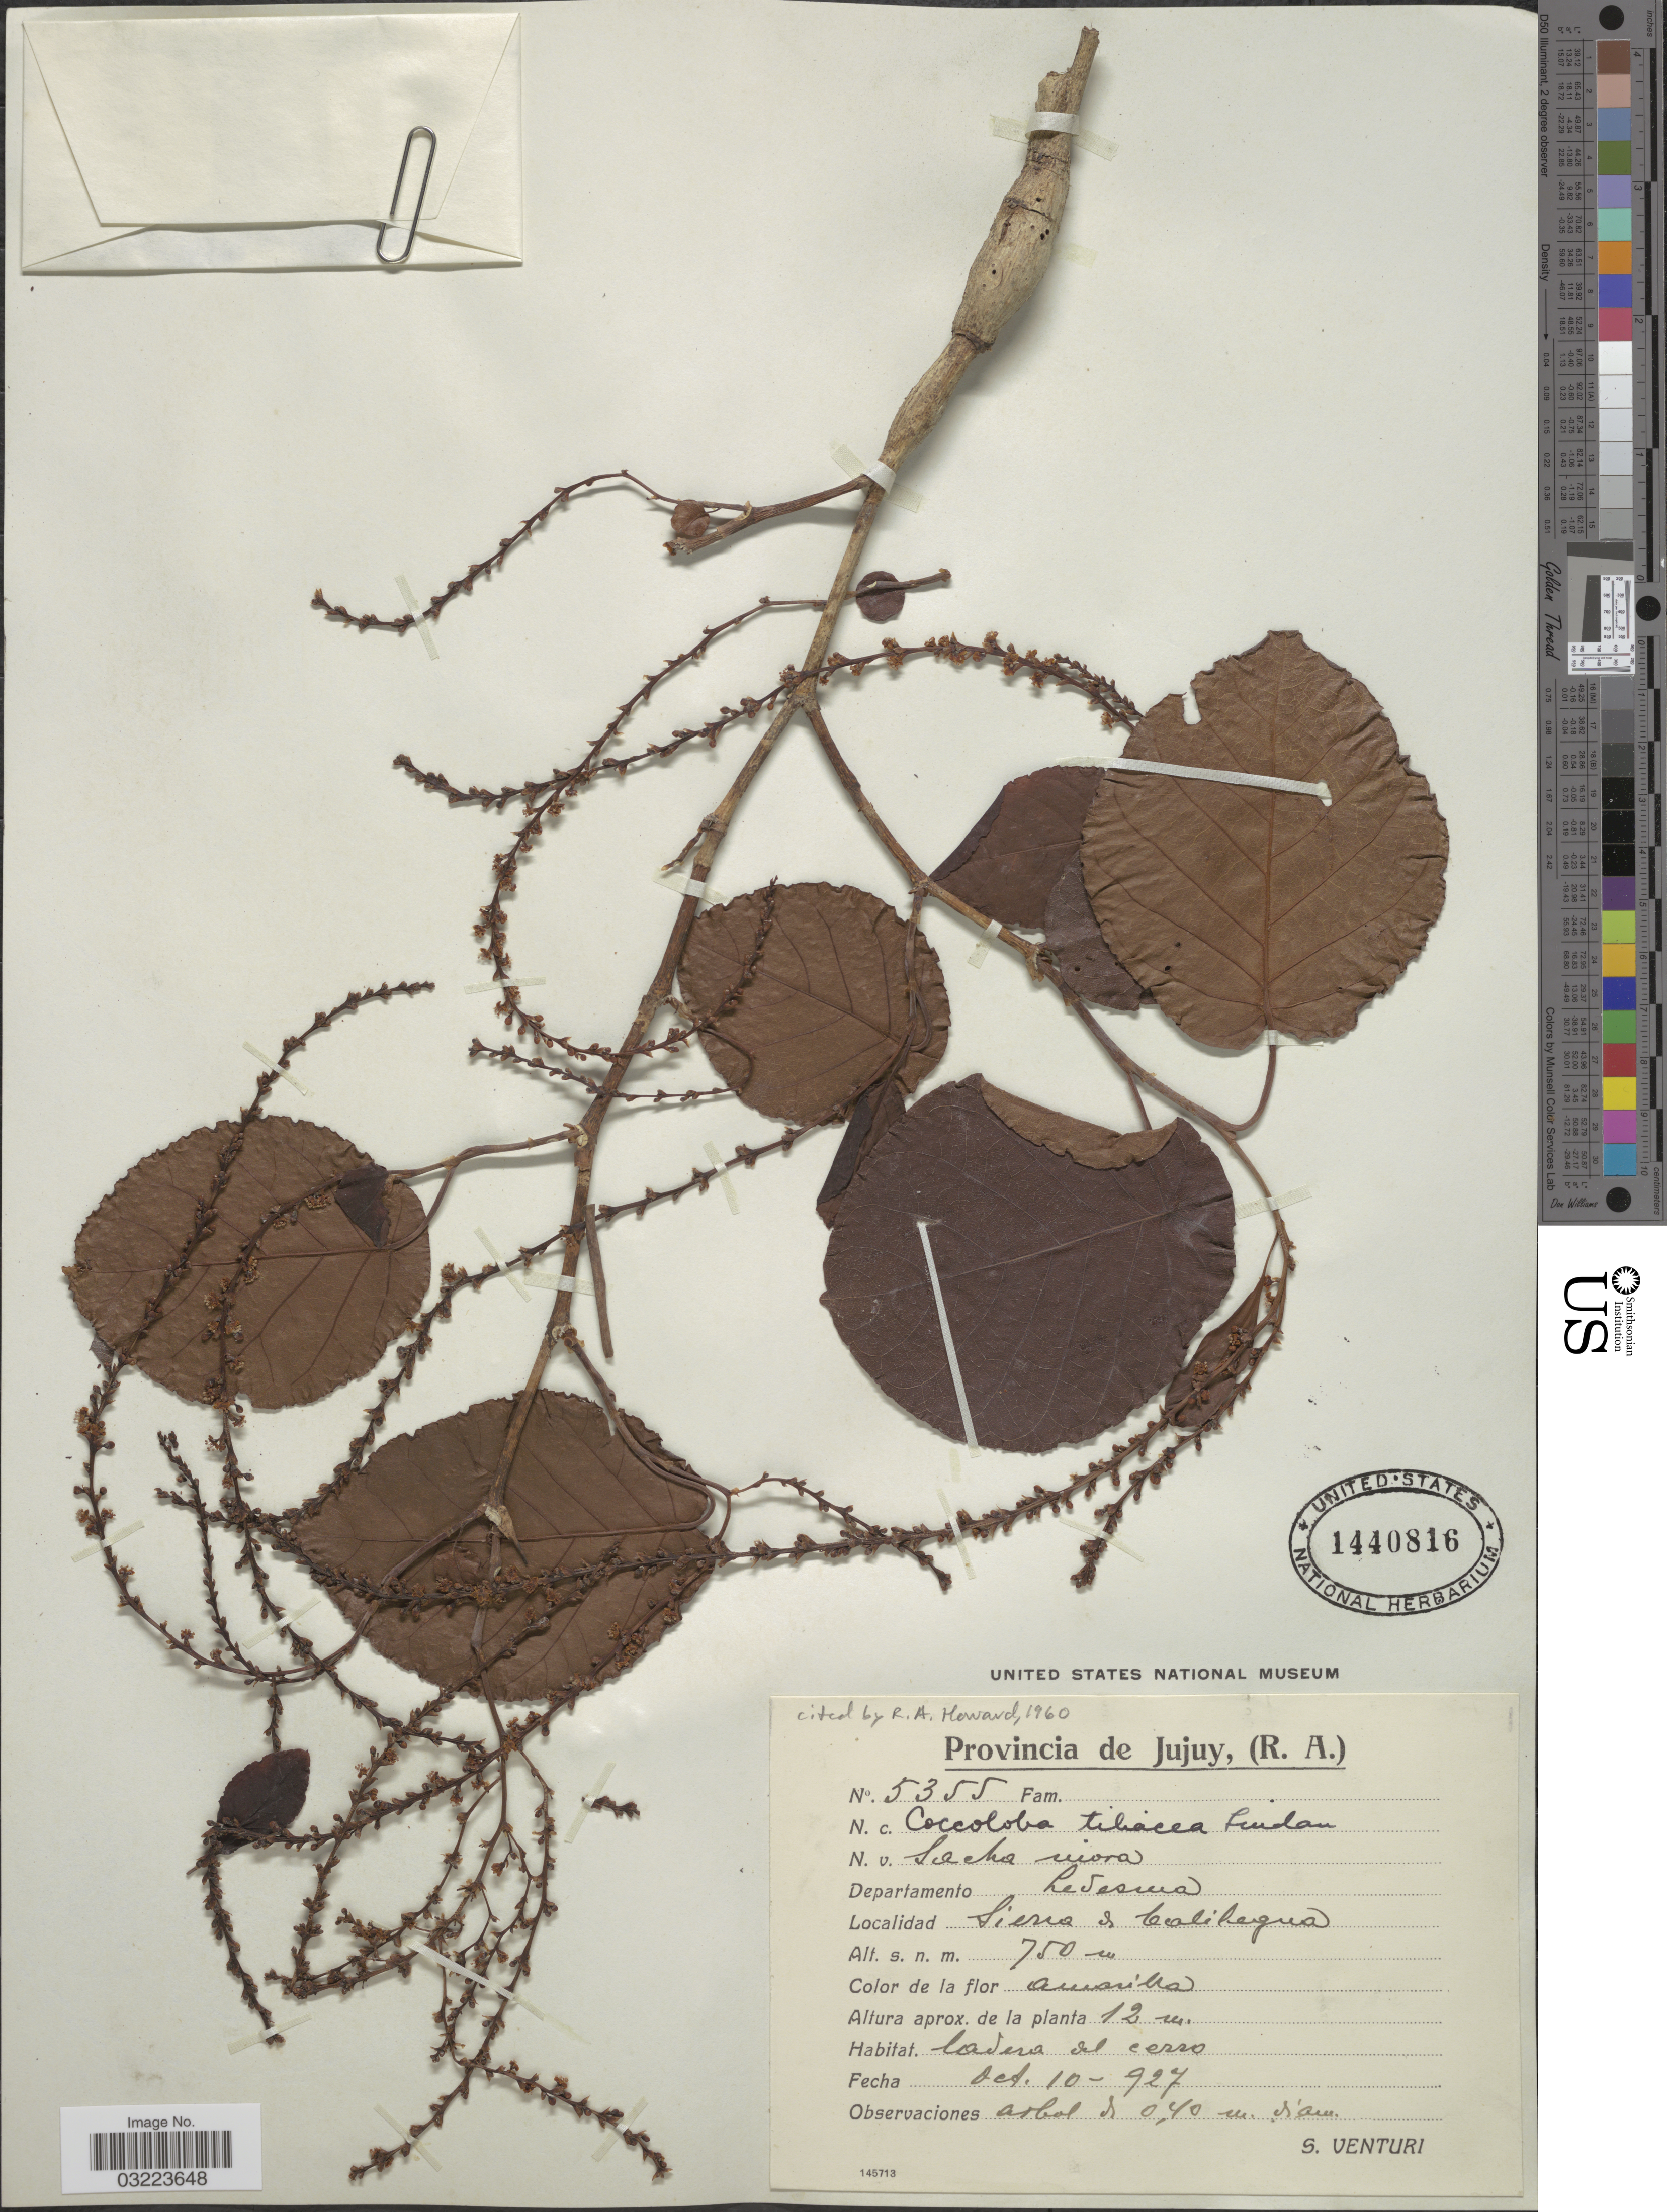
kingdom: Plantae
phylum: Tracheophyta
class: Magnoliopsida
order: Caryophyllales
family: Polygonaceae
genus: Coccoloba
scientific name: Coccoloba tiliacea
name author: Lindau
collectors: S. Venturi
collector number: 5355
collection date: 1927-10-10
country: Argentina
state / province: Jujuy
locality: Jujuy (R.A.). Departamento Ledesma. Sierra & Calilegua.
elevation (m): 750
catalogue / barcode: US 1440816